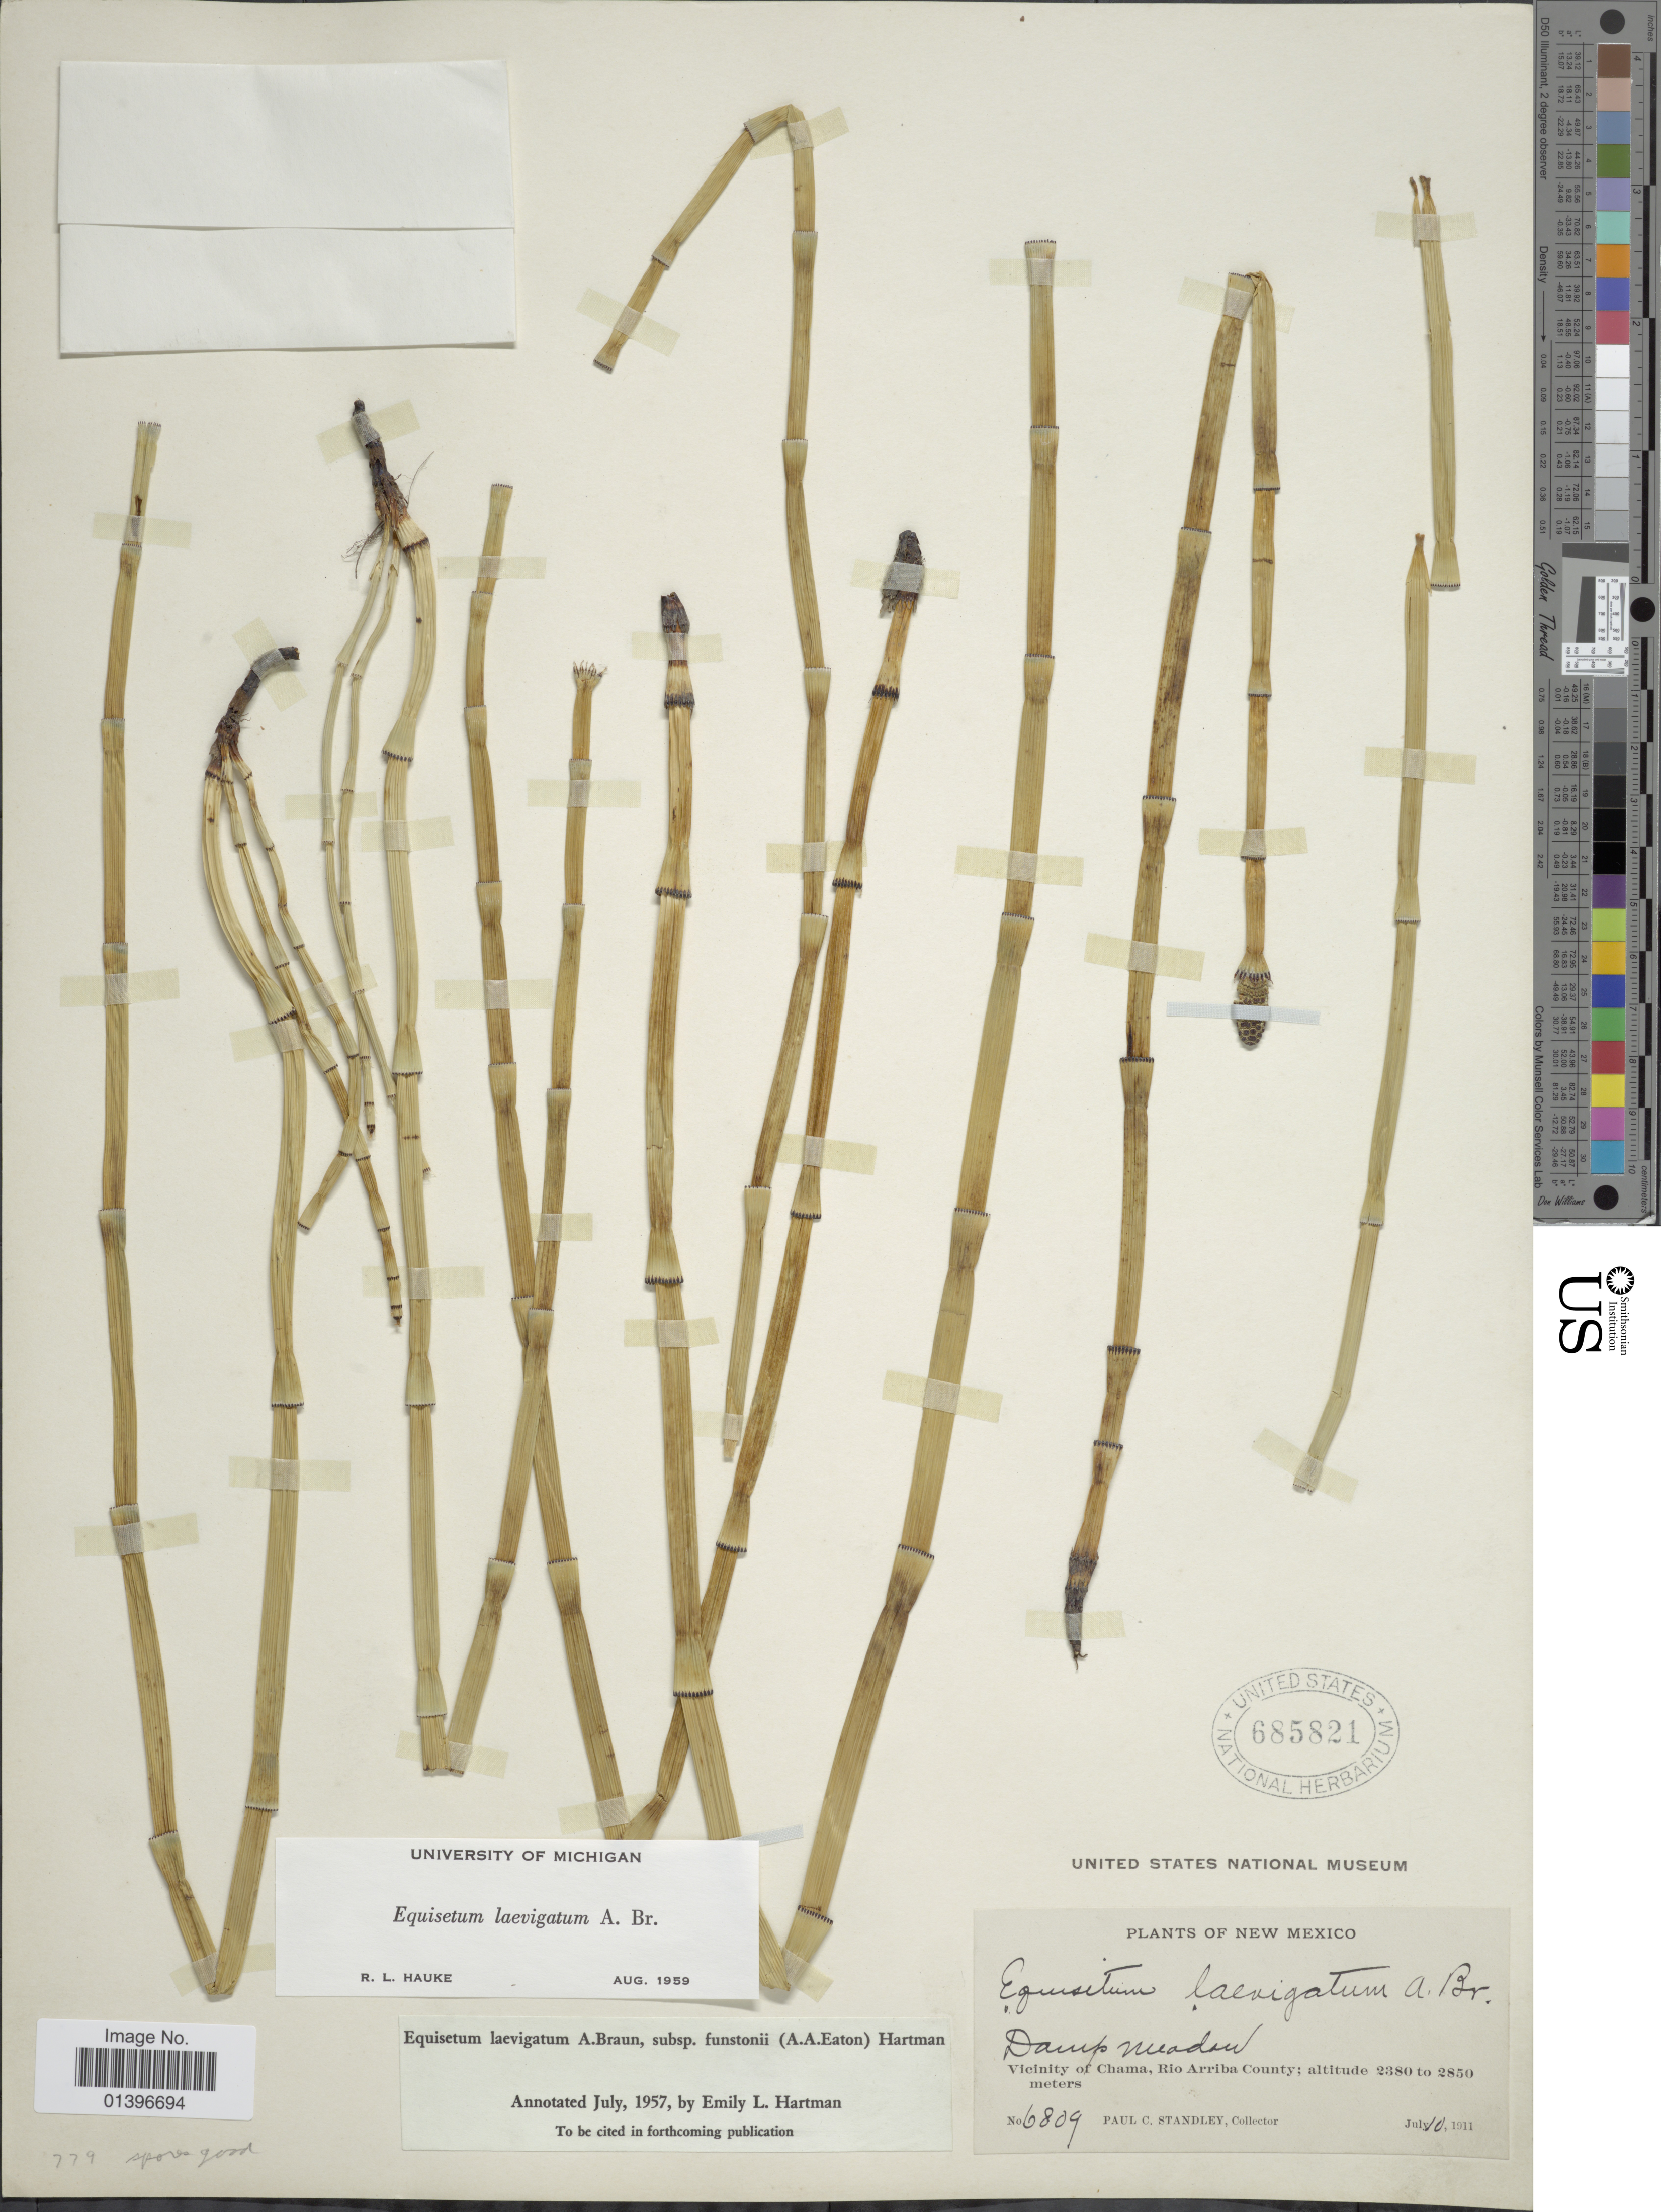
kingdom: Plantae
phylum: Tracheophyta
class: Polypodiopsida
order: Equisetales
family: Equisetaceae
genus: Equisetum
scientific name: Equisetum laevigatum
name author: A. Braun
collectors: P. C. Standley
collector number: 6809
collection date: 1911-07-10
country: United States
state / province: New Mexico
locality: Vicinity of Chama, Rio Arriba County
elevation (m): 2380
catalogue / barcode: US 685821